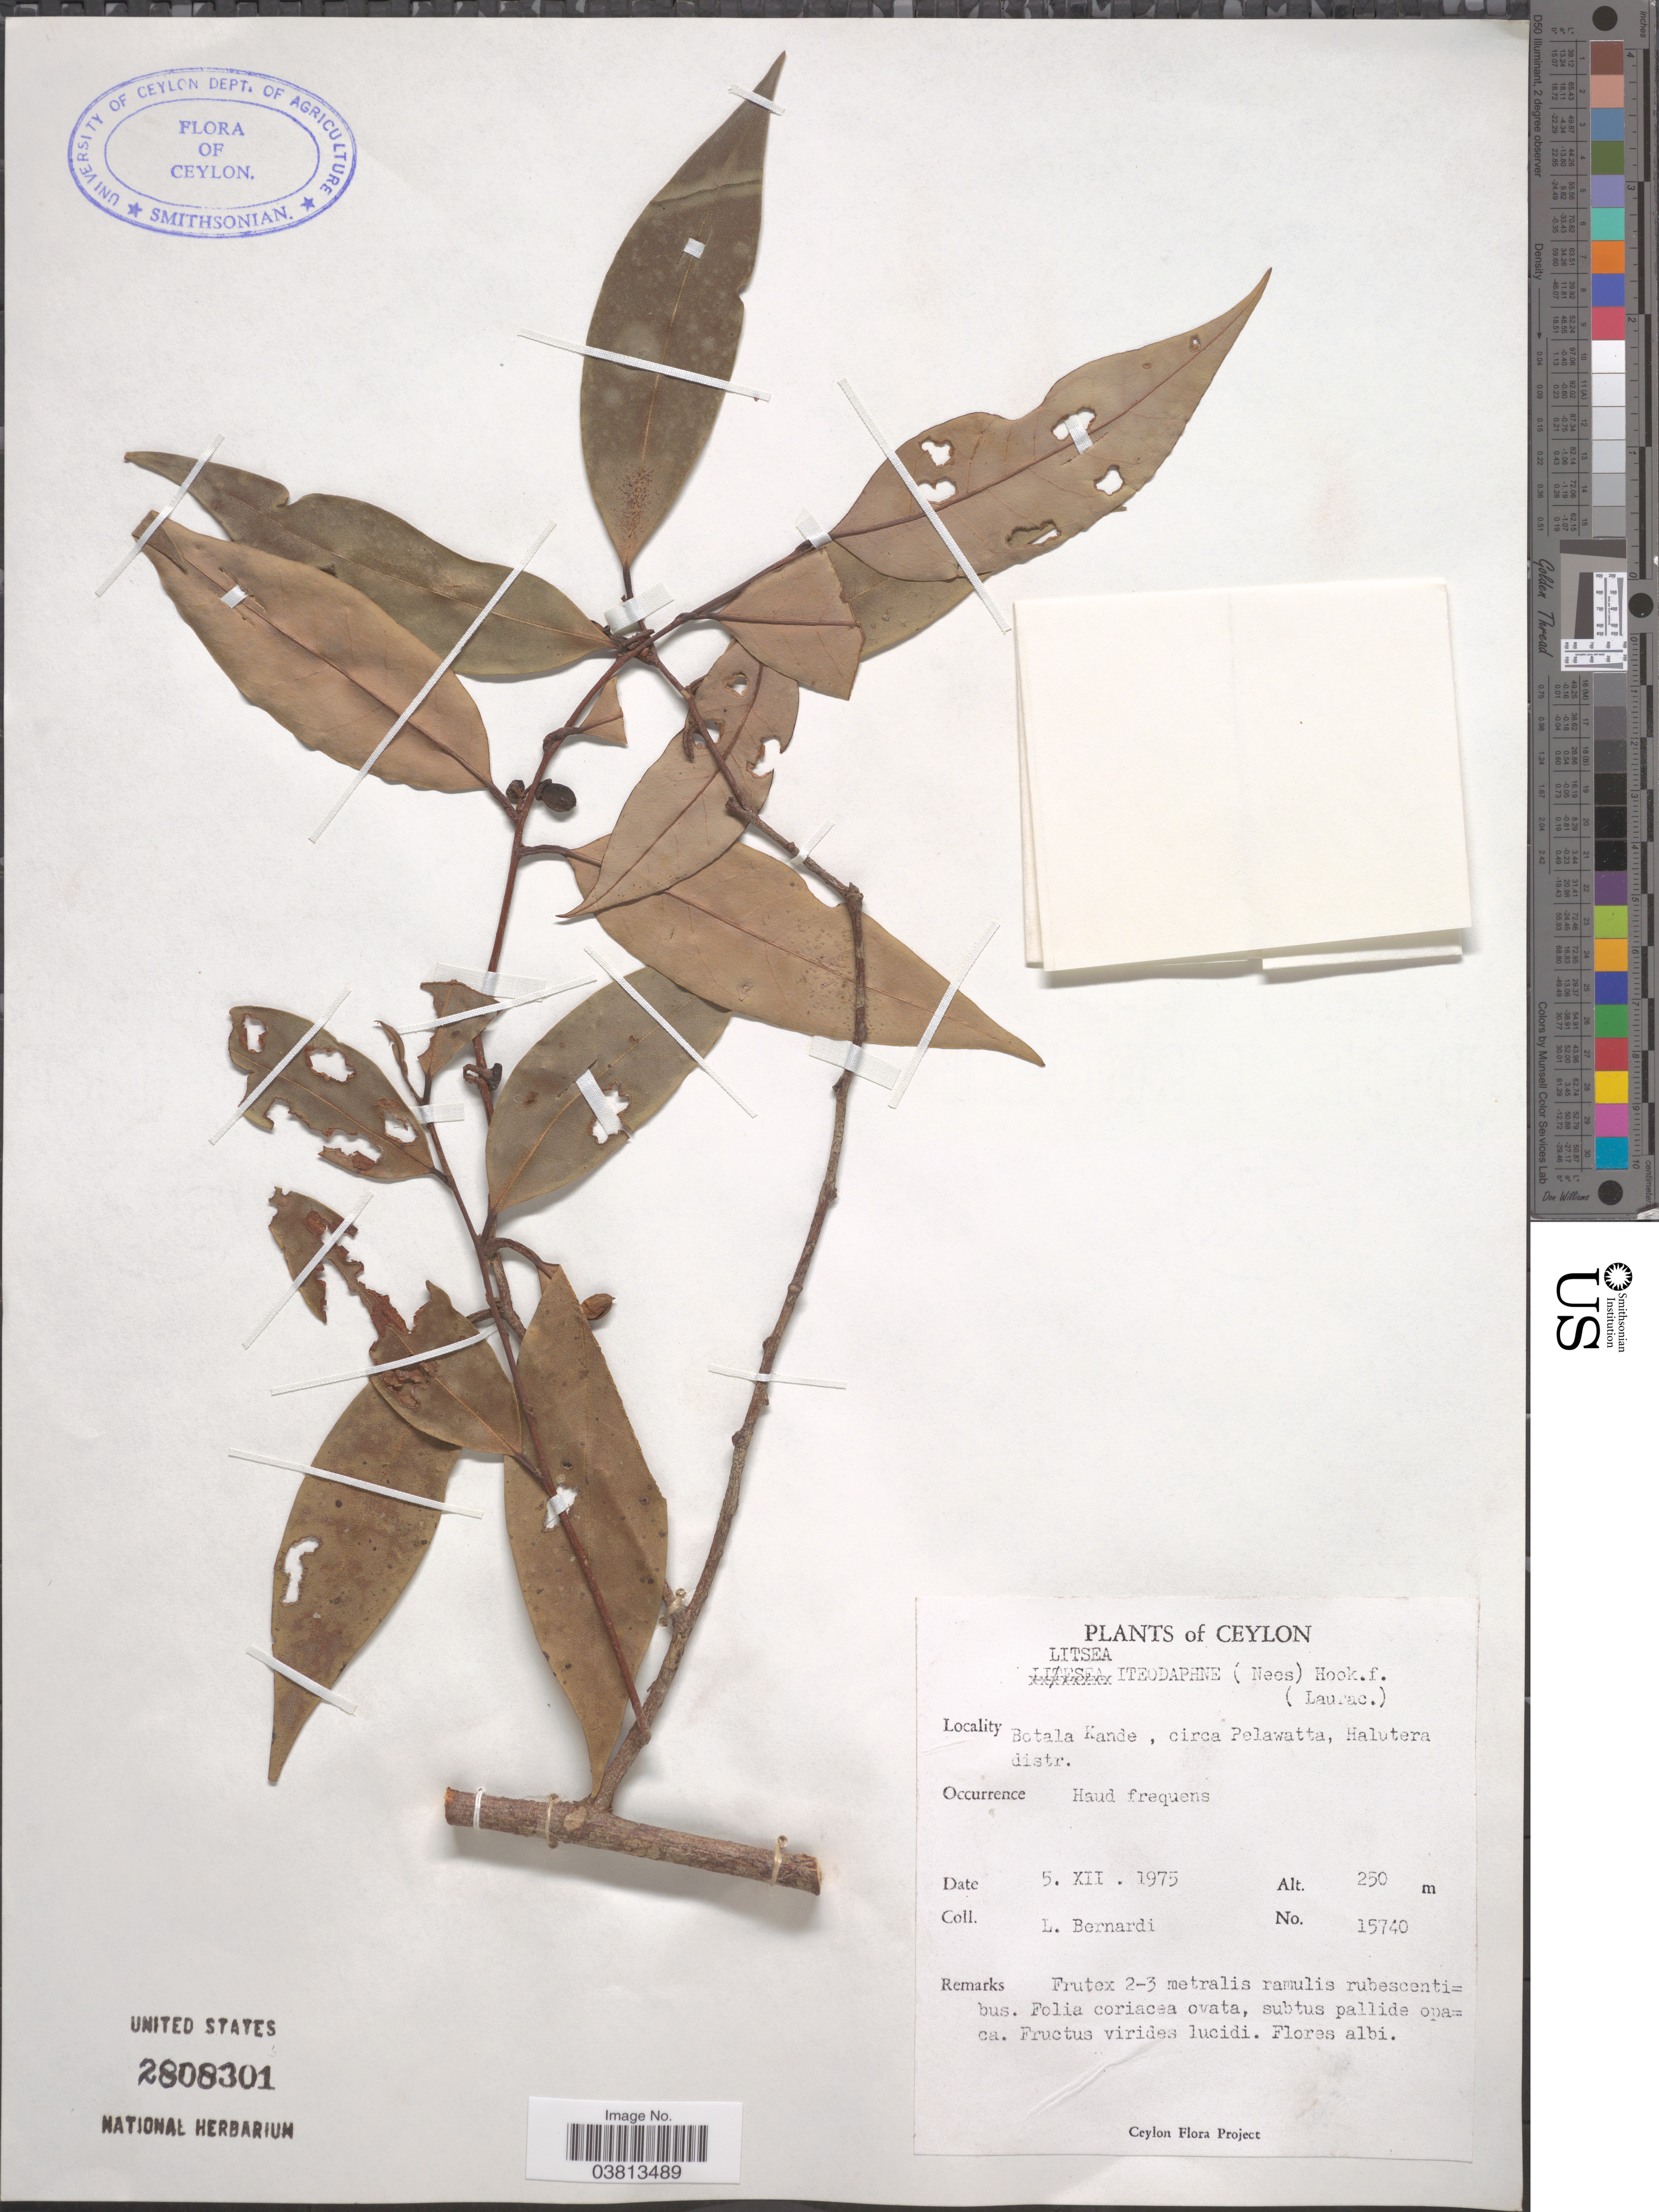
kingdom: Plantae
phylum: Tracheophyta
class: Magnoliopsida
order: Laurales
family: Lauraceae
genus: Litsea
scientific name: Litsea iteodaphne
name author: Hook. f.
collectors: L. Bernardi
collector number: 15740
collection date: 1975-12-05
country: Sri Lanka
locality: Ceylon. Botala Kande, circa Pelawatta, Halutera distr. Haud frequens.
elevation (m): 250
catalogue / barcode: US 2808301